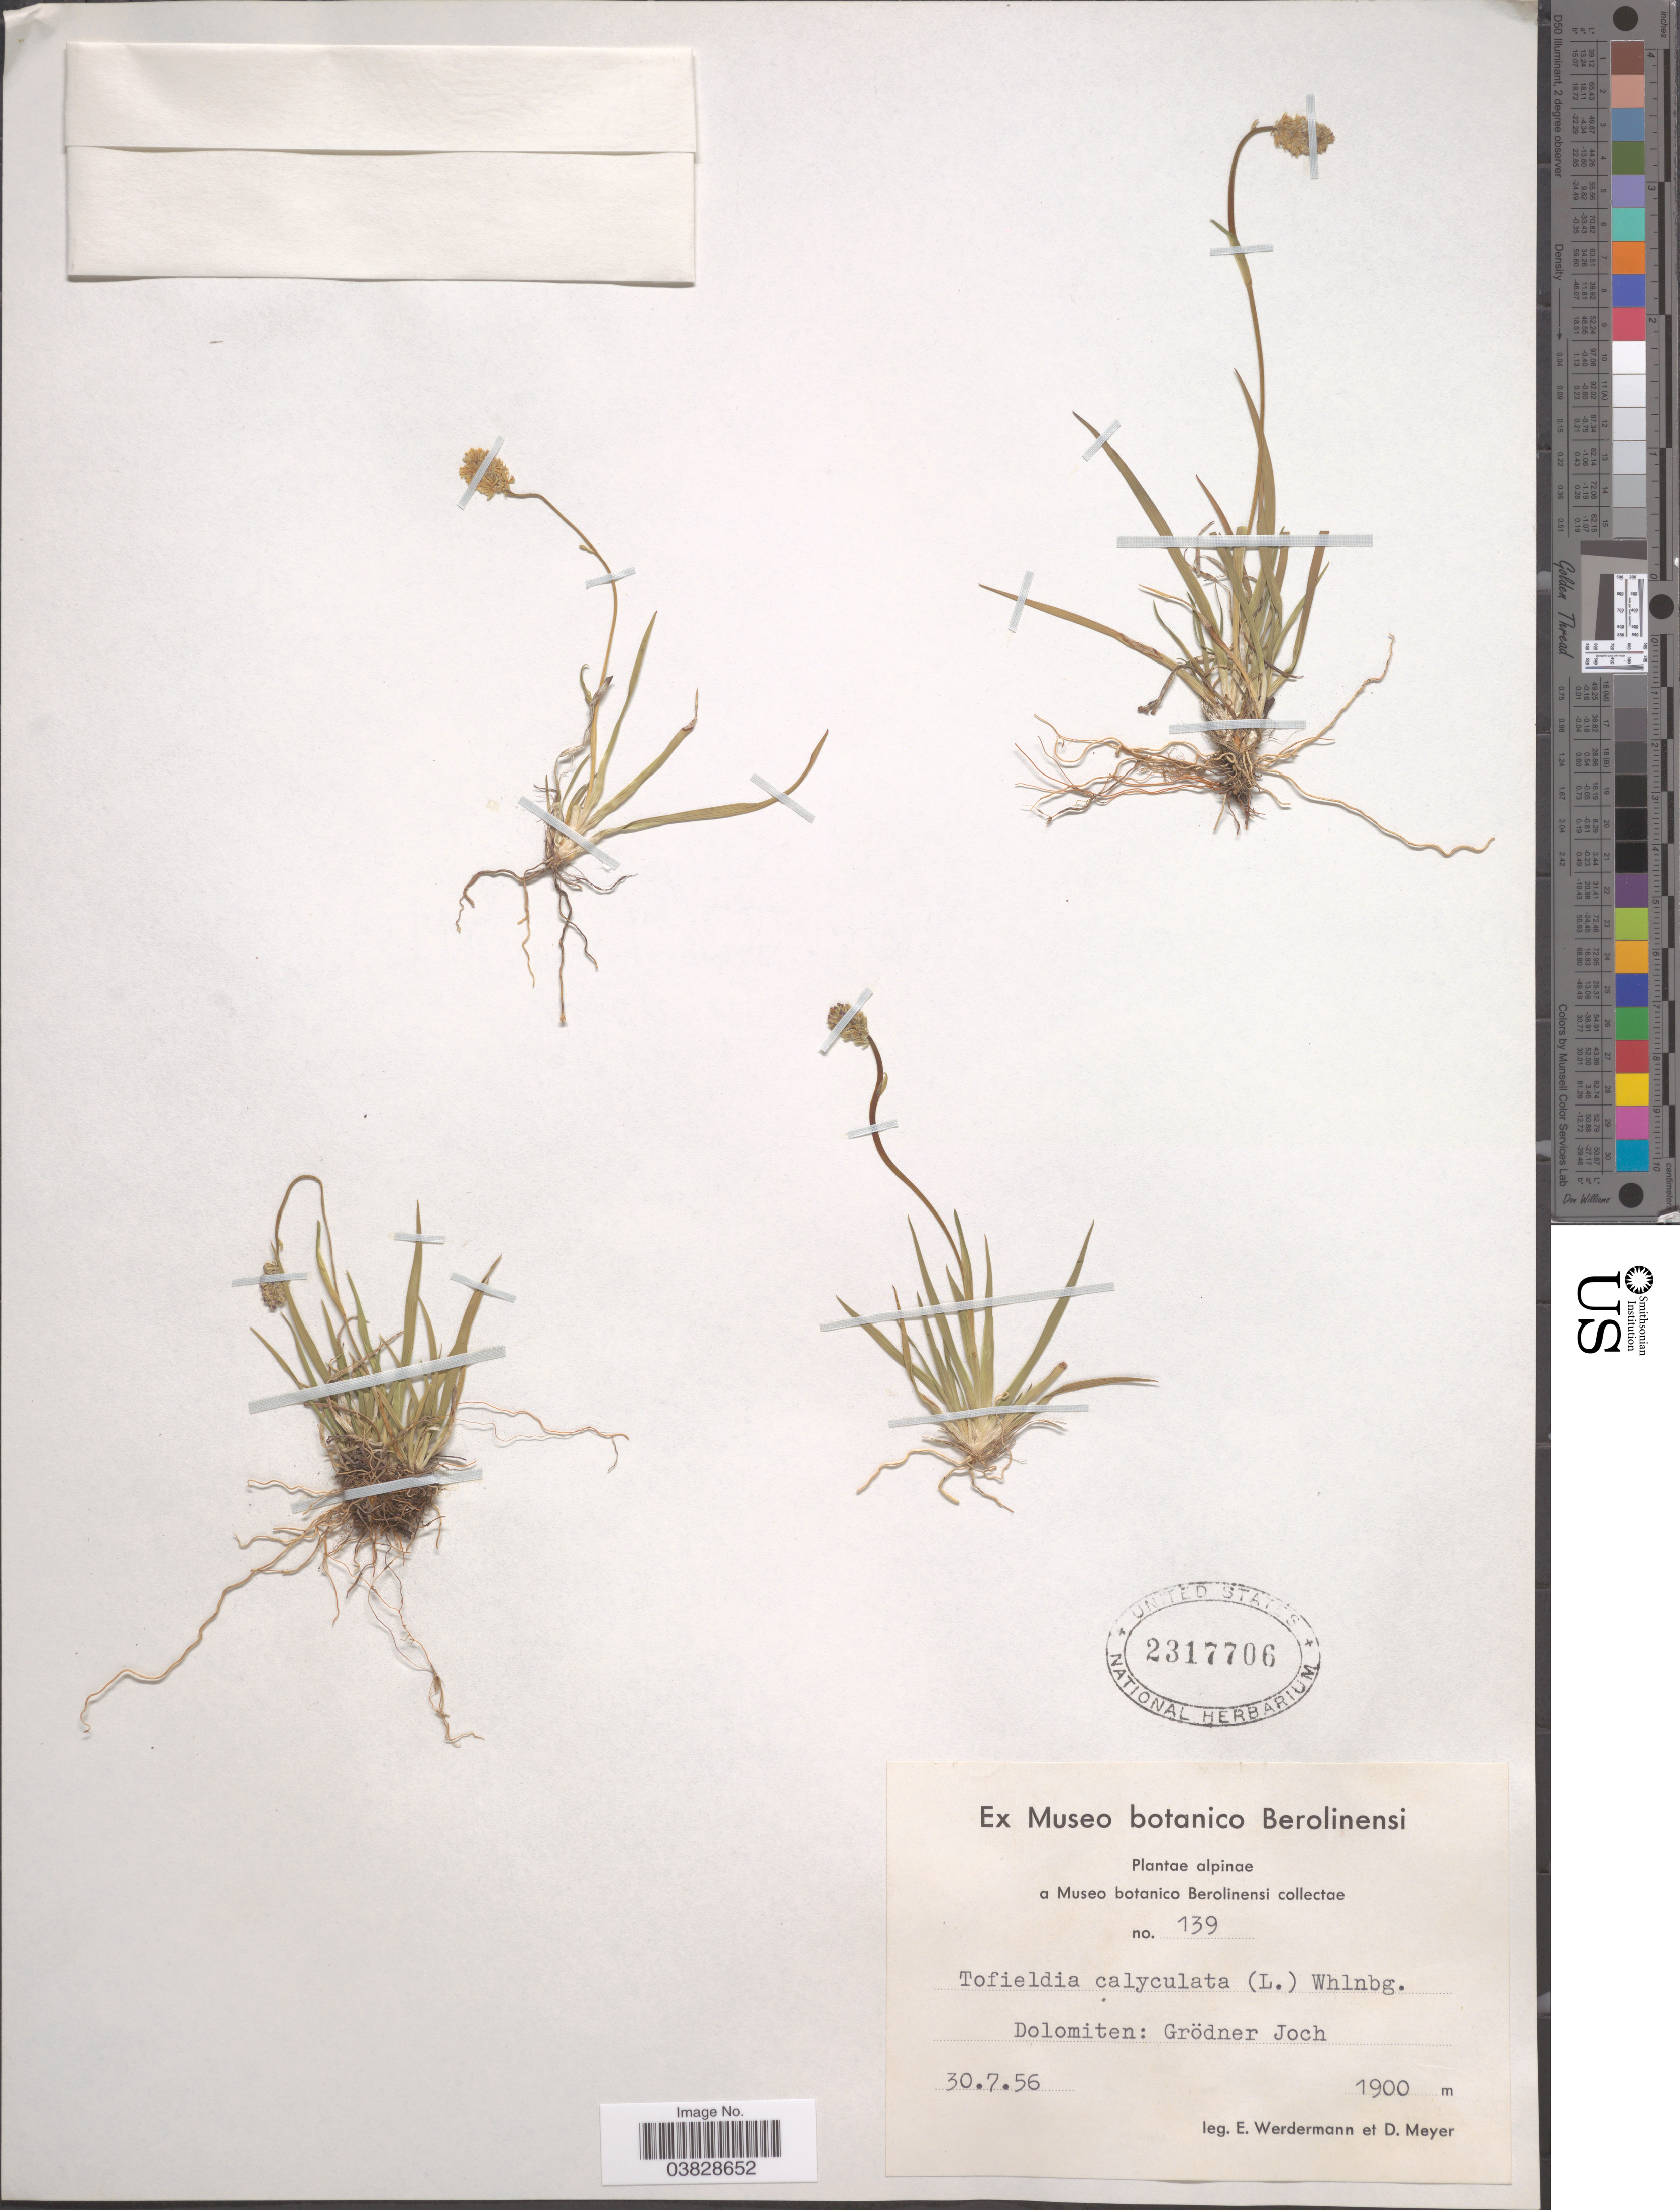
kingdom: Plantae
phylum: Tracheophyta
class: Liliopsida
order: Alismatales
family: Tofieldiaceae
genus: Tofieldia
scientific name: Tofieldia calyculata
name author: (L.) Wahlenb.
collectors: E. Werdermann & D. Meyer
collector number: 139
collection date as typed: Transcribed d/m/y: 30/7/56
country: Italy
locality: Dolomiten: Grödner Joch.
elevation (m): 1900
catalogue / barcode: US 2317706